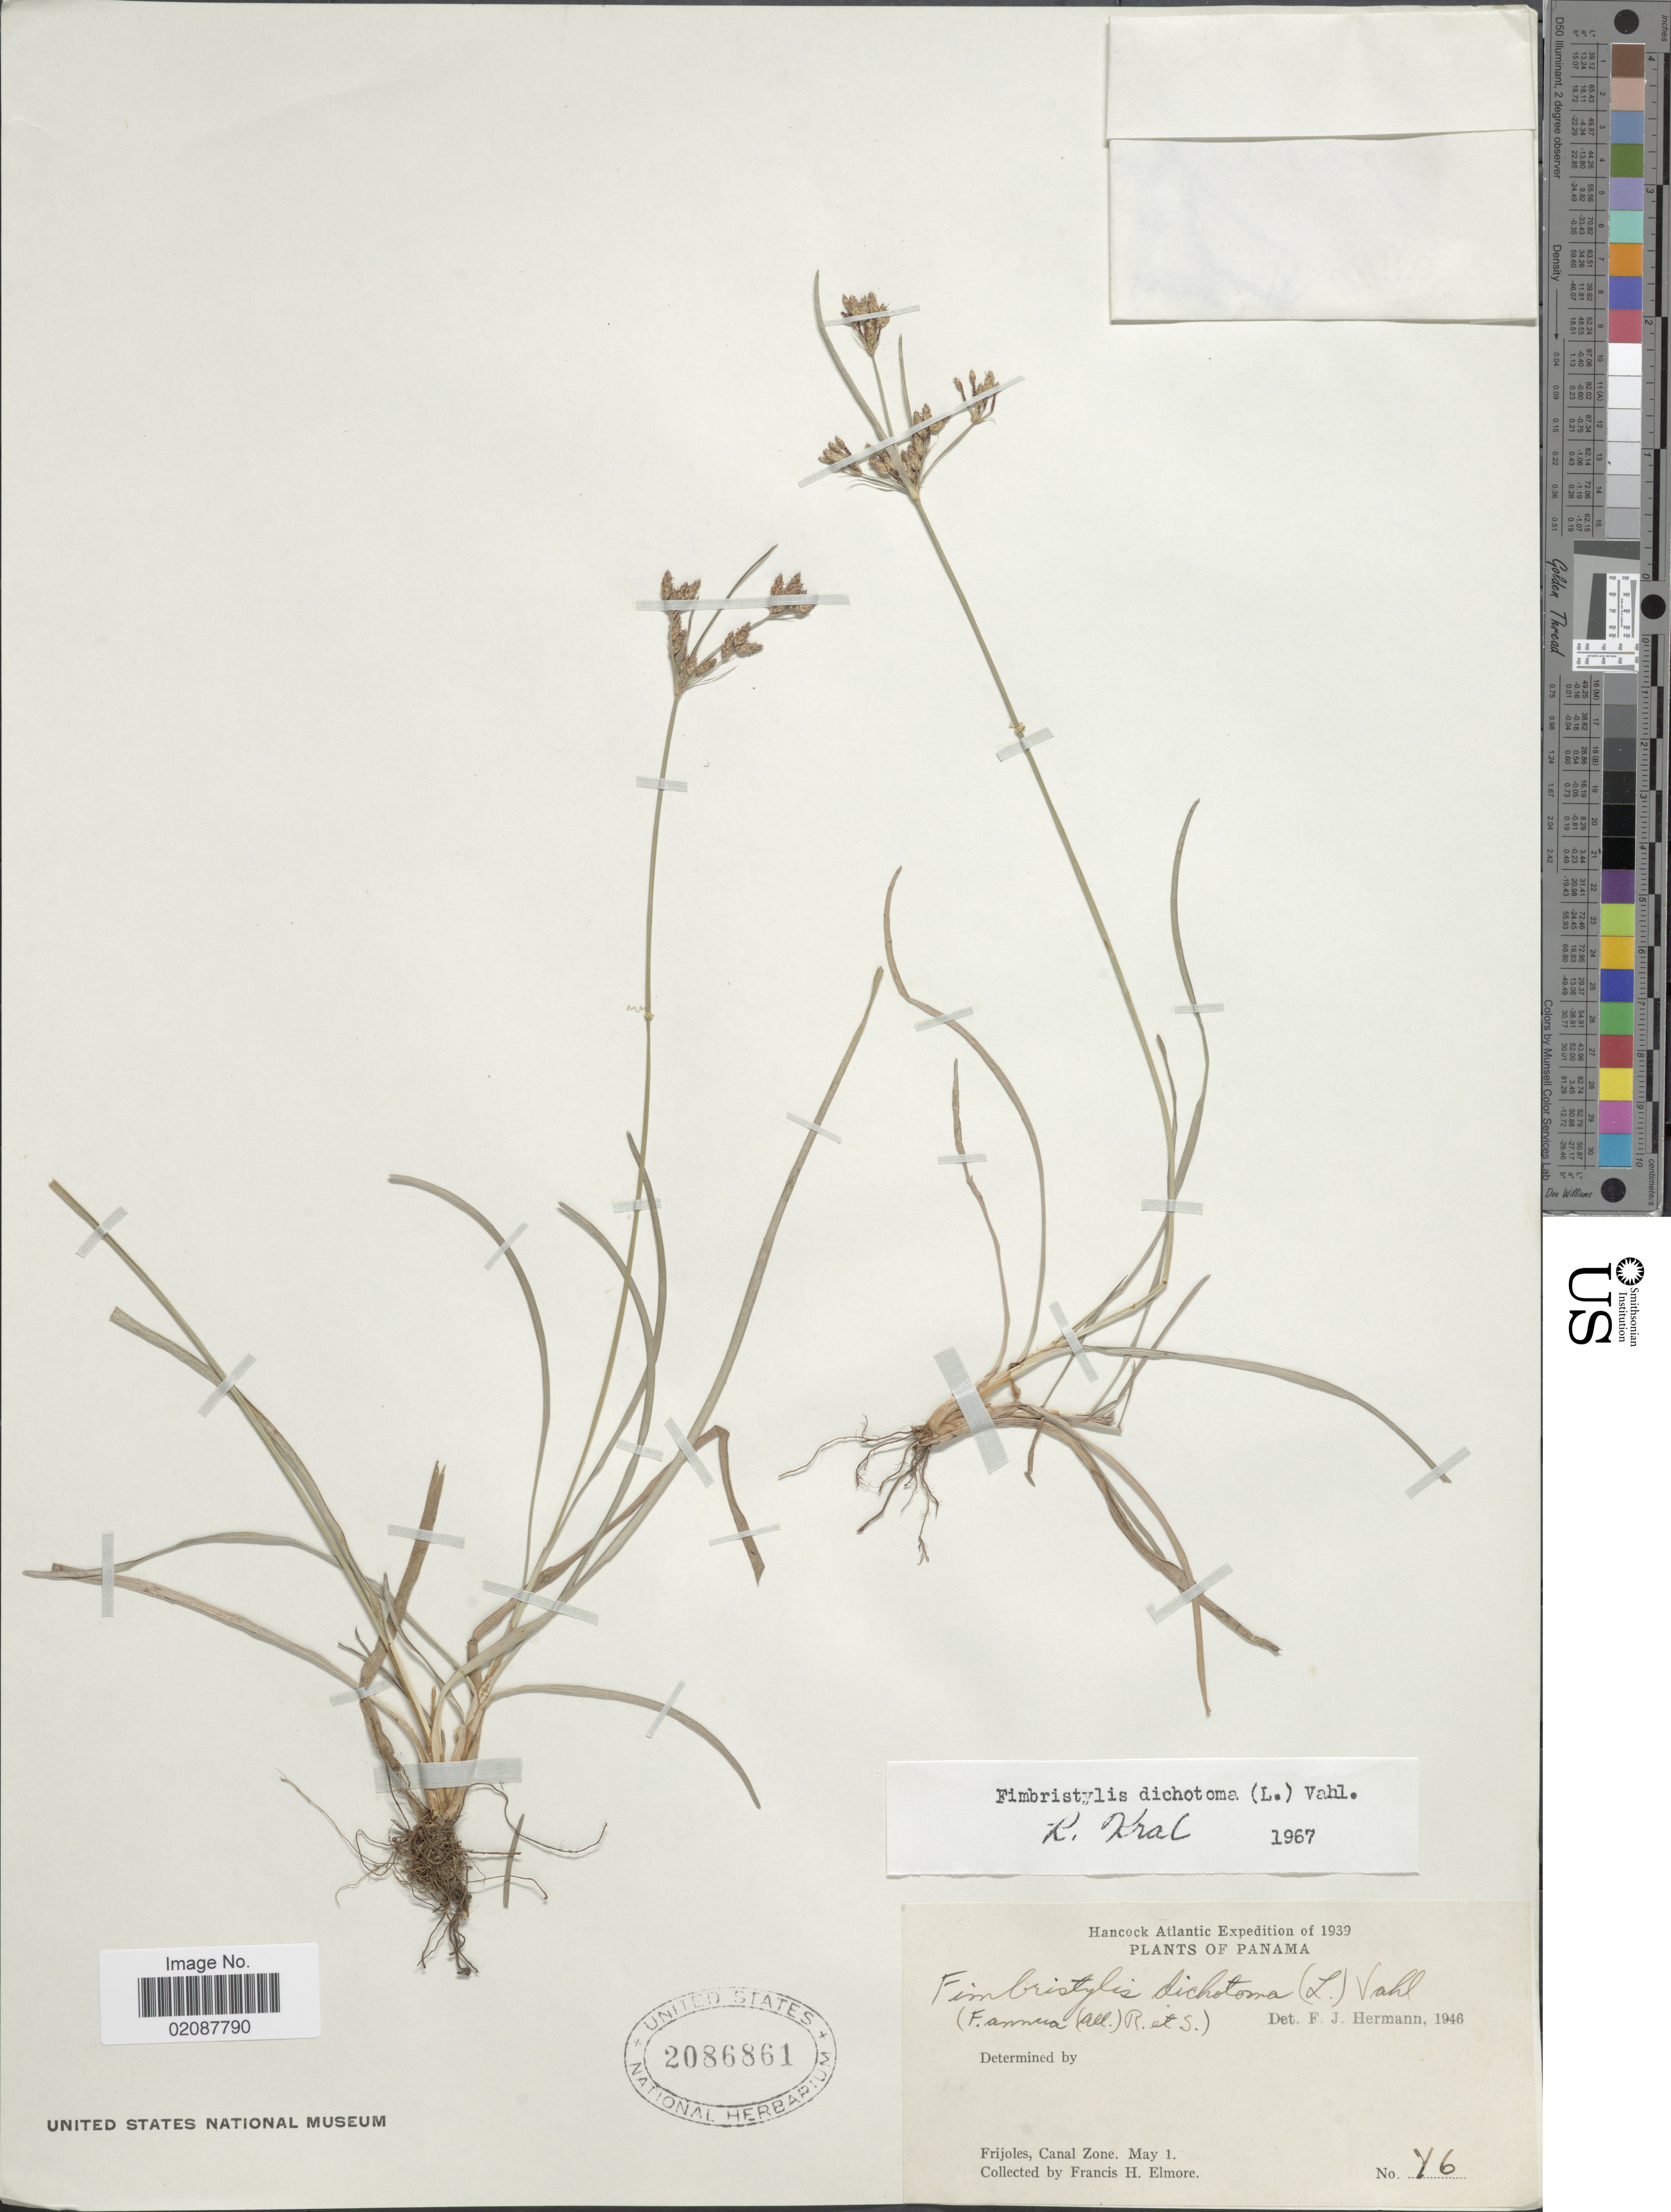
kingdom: Plantae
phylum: Tracheophyta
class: Liliopsida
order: Poales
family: Cyperaceae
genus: Fimbristylis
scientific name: Fimbristylis dichotoma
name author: (L.) Vahl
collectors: F. H. Elmore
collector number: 46*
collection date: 1939-05-01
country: Panama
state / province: Colón / Panamá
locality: Frijoles, Canal Zone.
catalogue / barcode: US 2086861